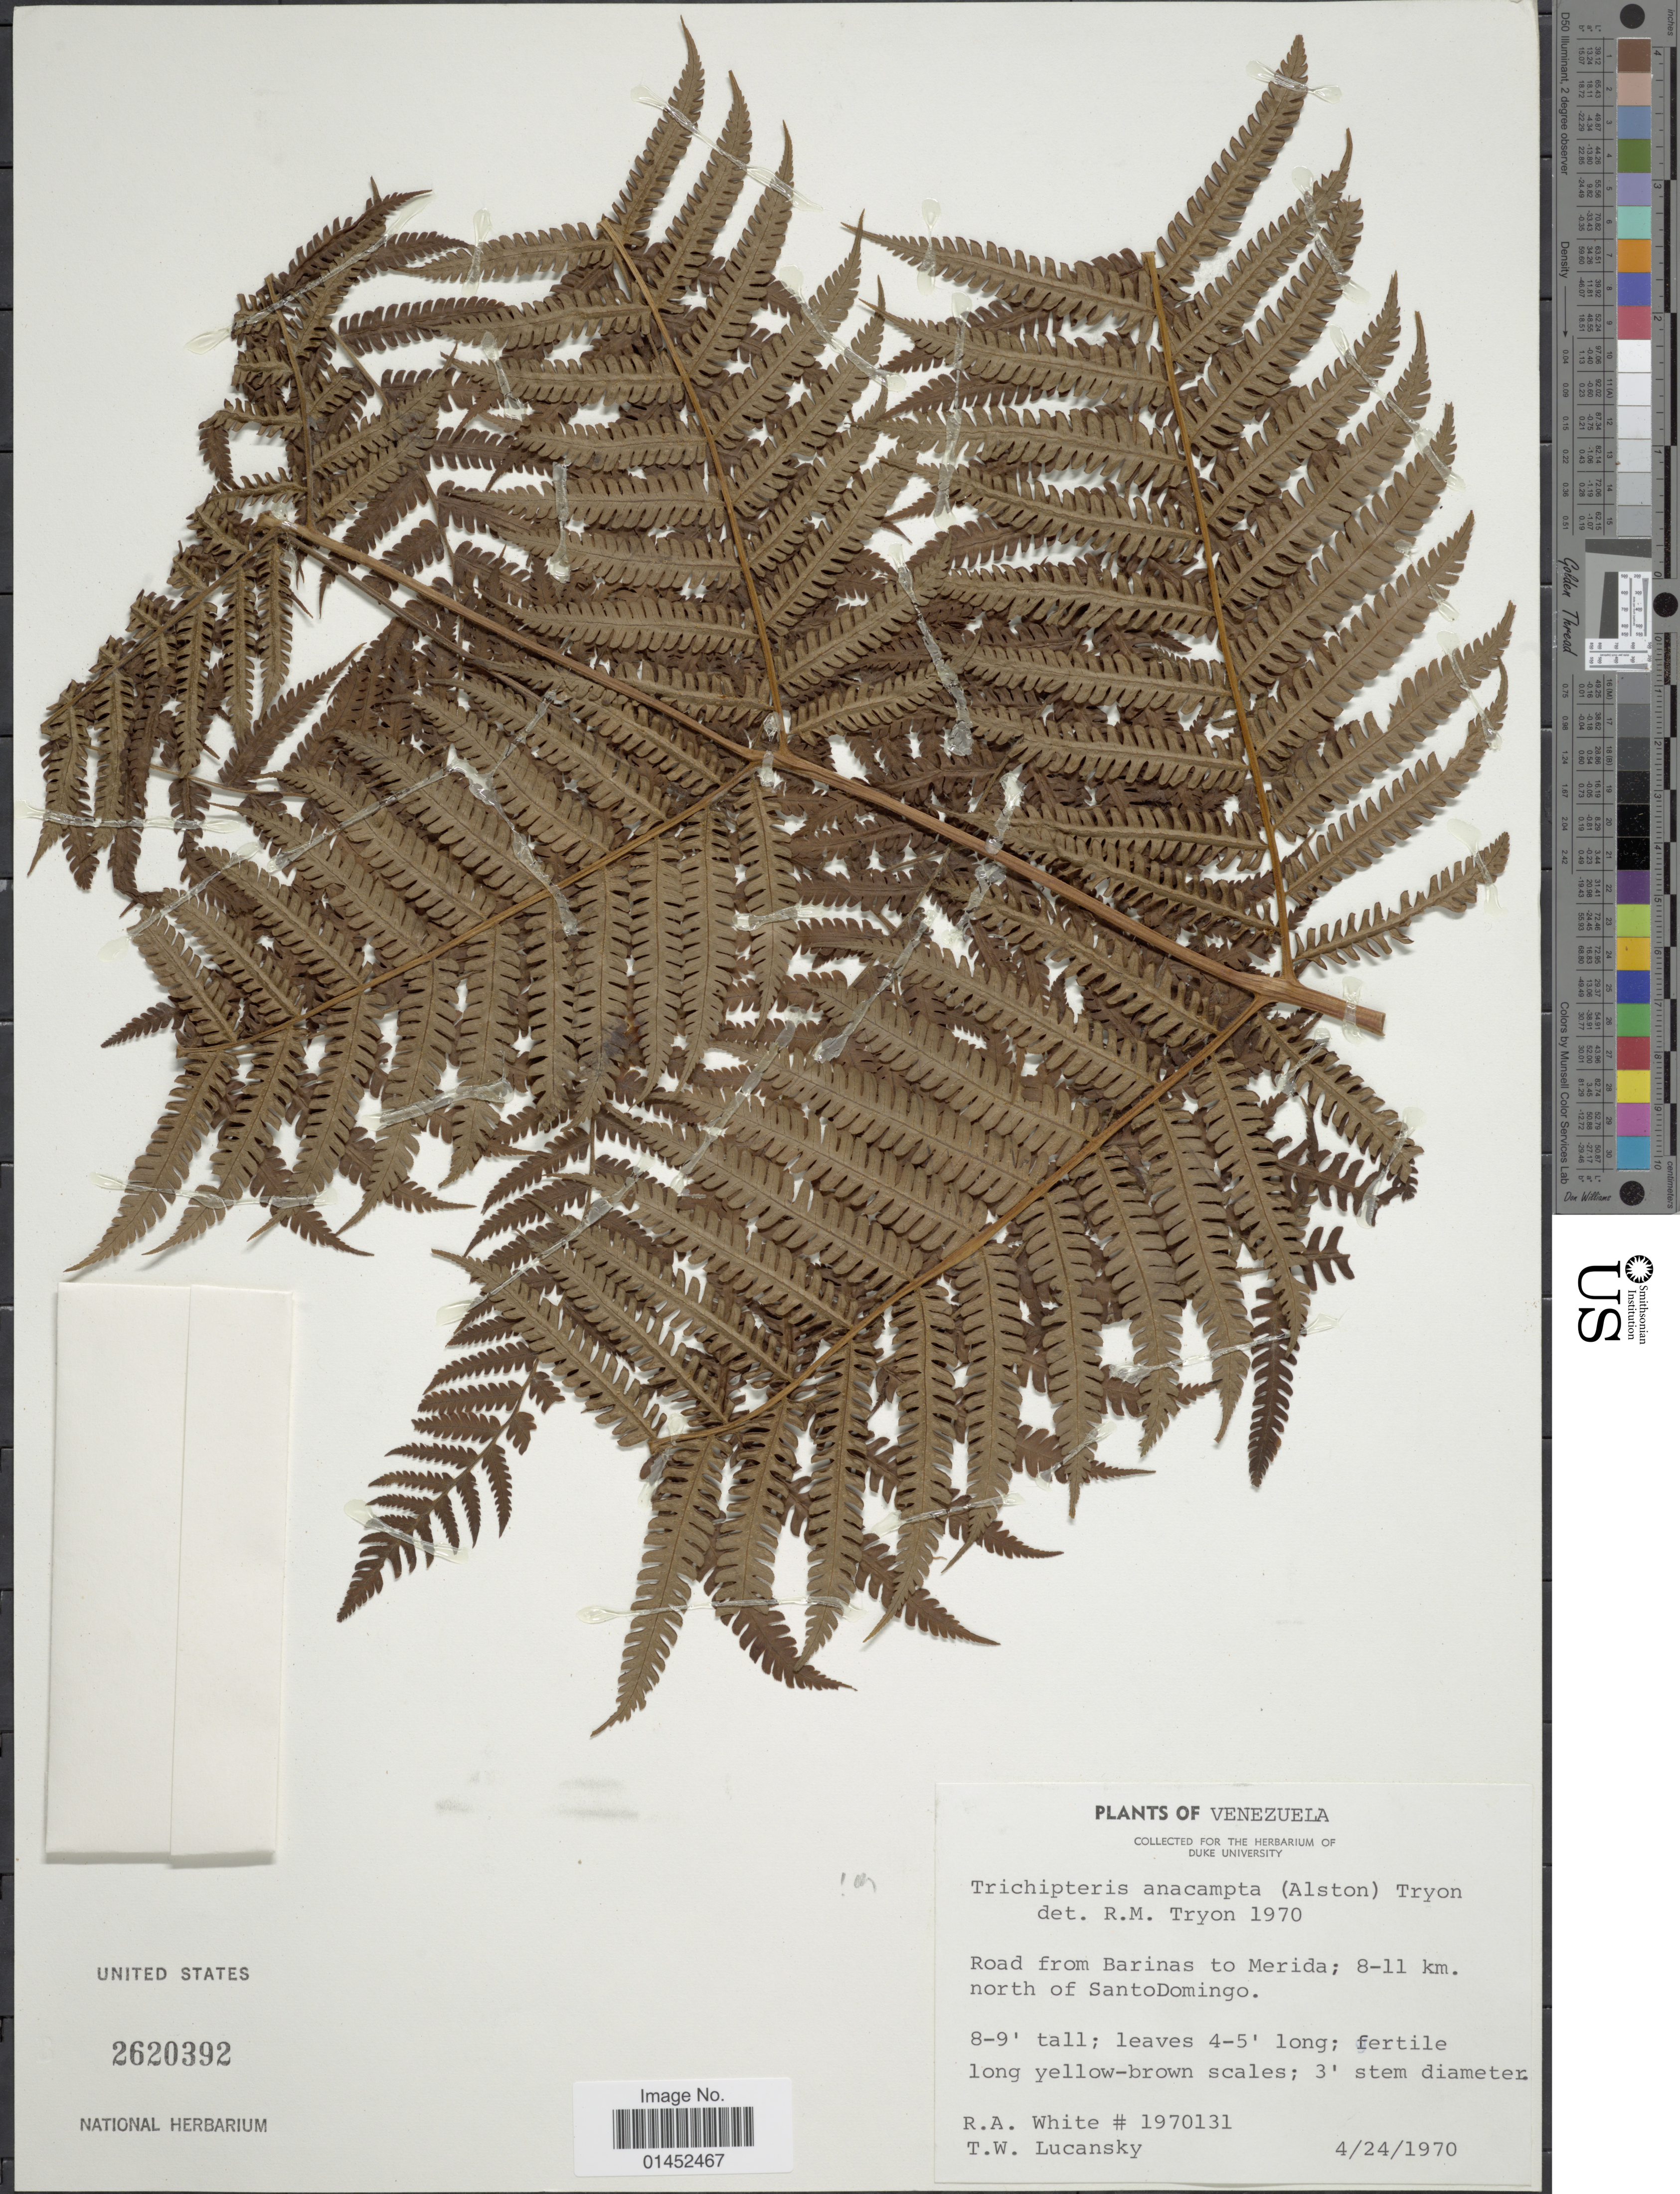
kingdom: Plantae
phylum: Tracheophyta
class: Polypodiopsida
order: Cyatheales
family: Cyatheaceae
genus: Cyathea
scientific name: Cyathea poeppigii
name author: (Hook.) Domin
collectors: R. A. White & T. Lucansky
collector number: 1970131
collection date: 1970-04-24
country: Venezuela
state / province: Mérida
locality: Road from Barinas to Merida; 8-11 km north of SantoDomingo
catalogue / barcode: US 2620392